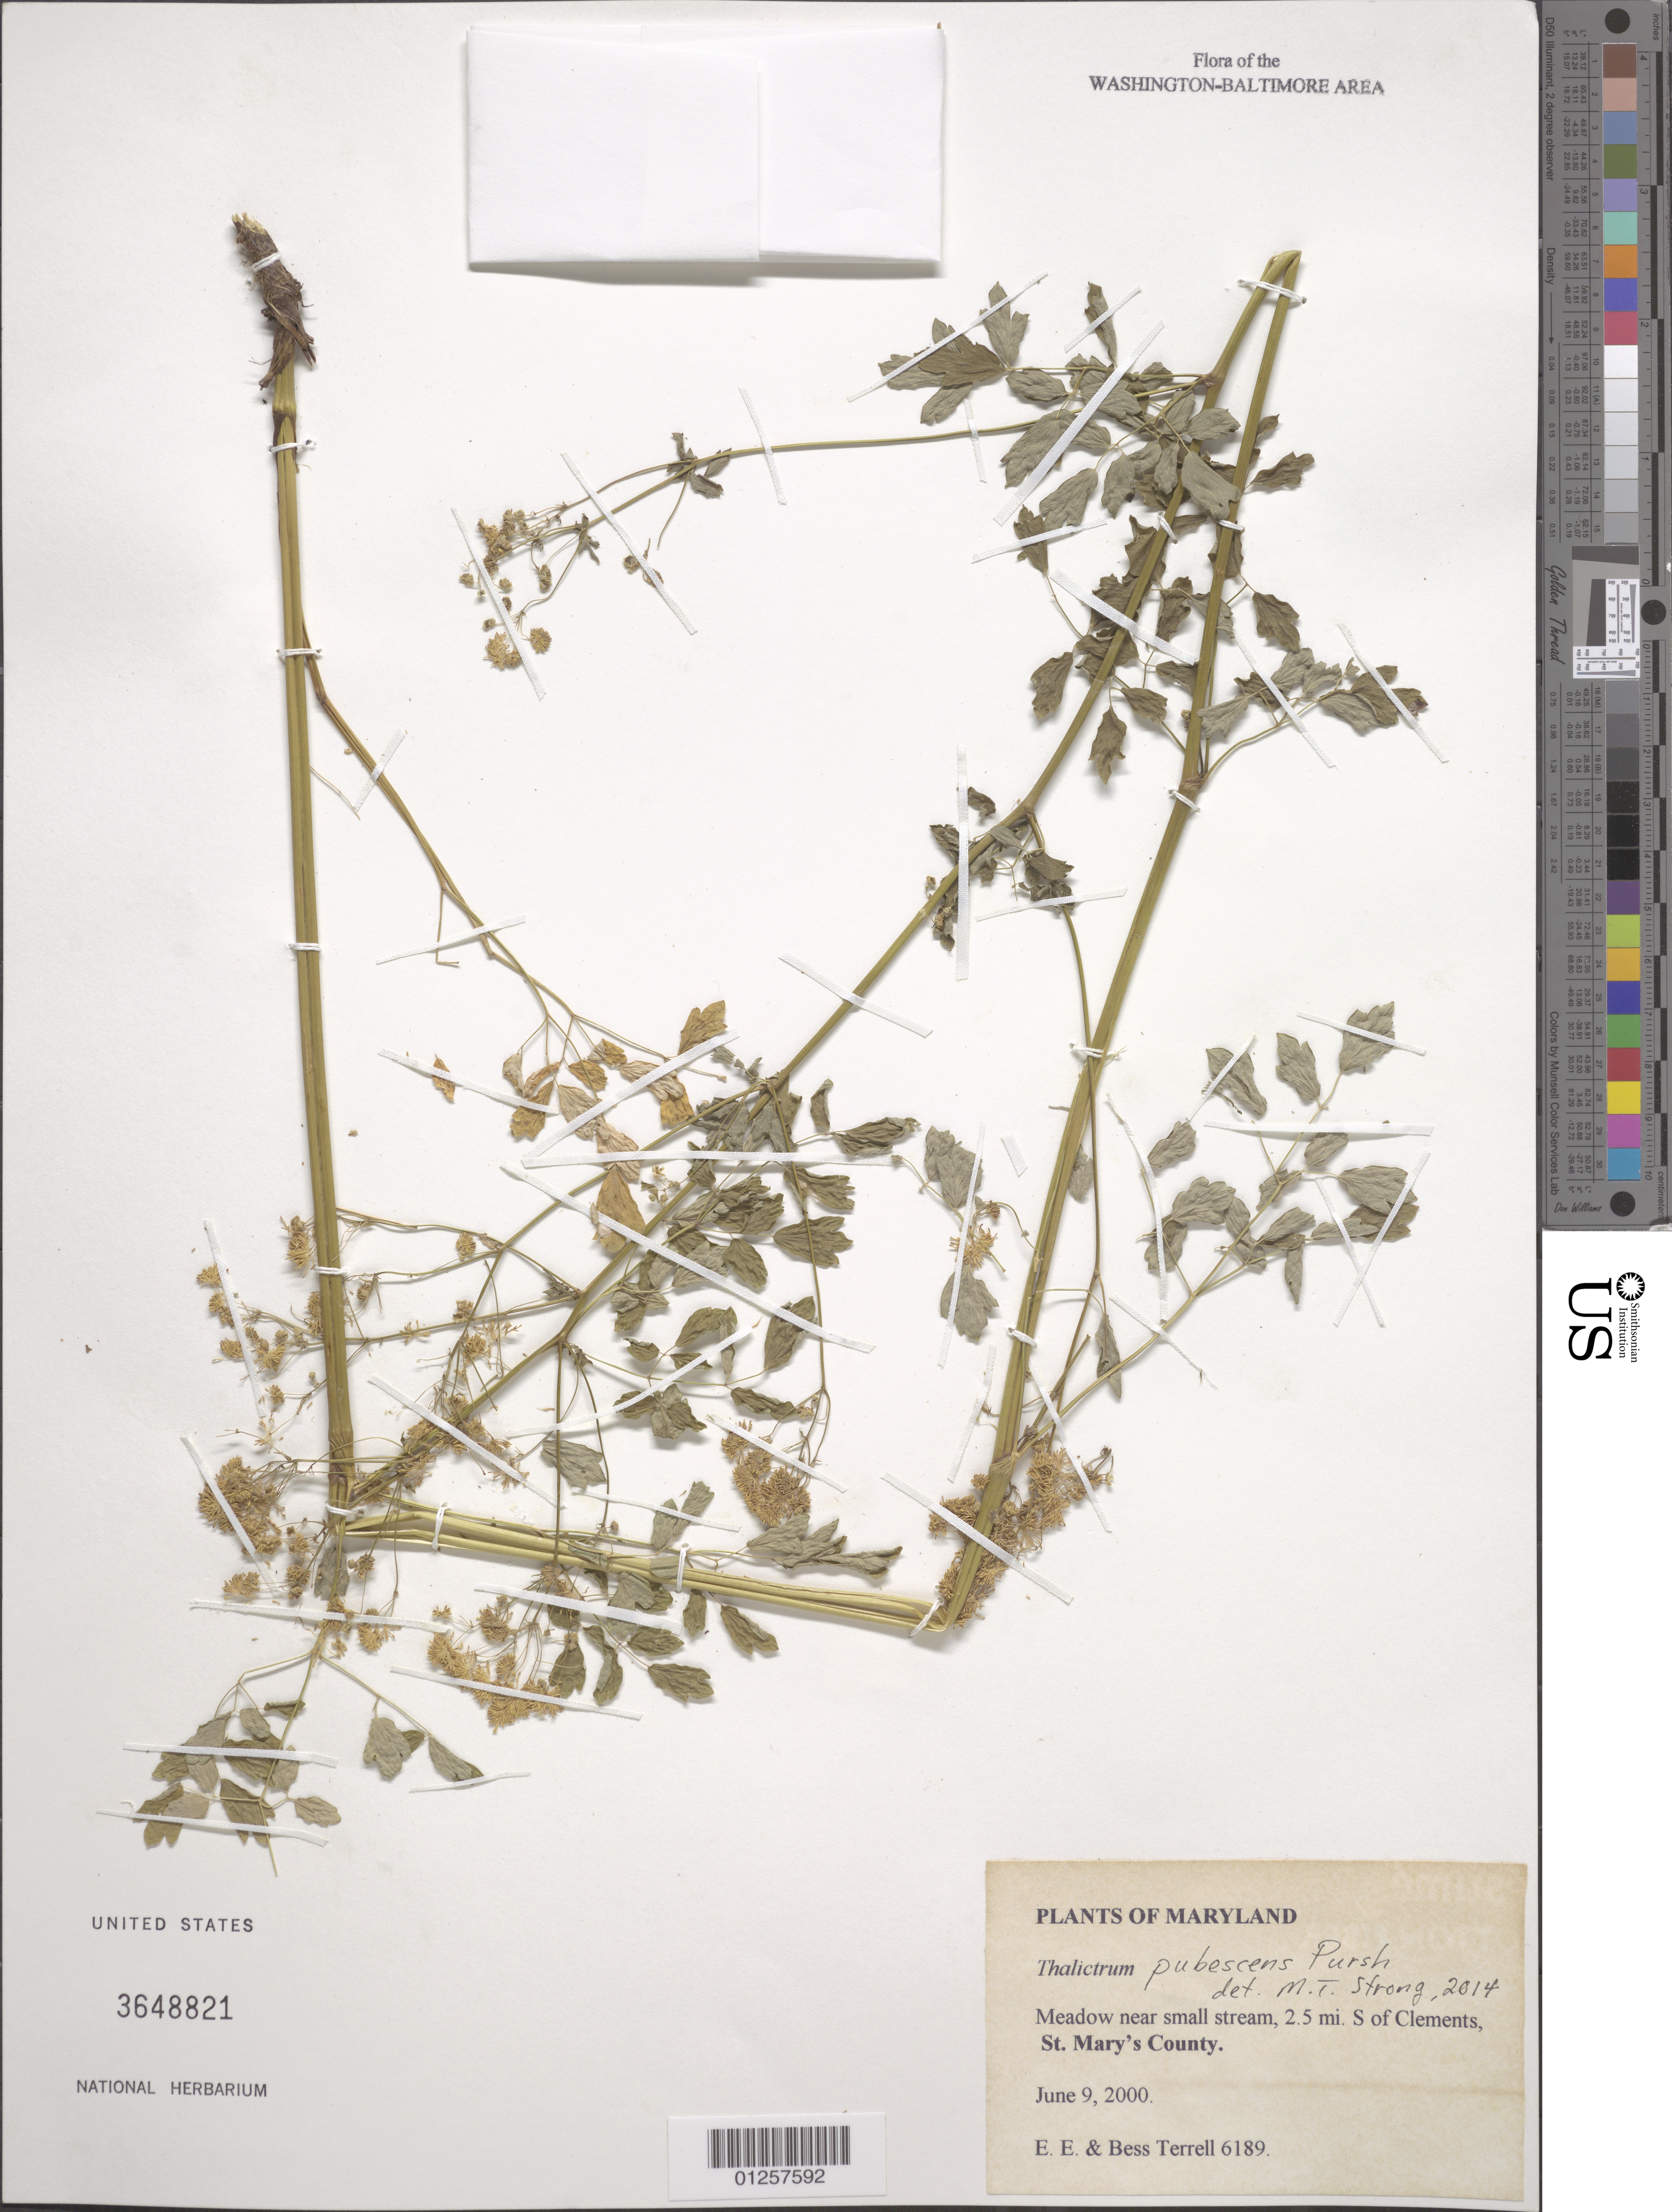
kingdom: Plantae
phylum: Tracheophyta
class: Magnoliopsida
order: Ranunculales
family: Ranunculaceae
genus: Thalictrum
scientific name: Thalictrum pubescens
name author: Pursh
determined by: Strong, M. T., (US), Smithsonian Institution - National Museum of Natural History (UNITED STATES)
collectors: E. E. Terrell & B. Terrell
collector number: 6189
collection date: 2000-06-09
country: United States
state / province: Maryland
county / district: St. Mary's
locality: Meadow near small stream, .2.5 mi S of Clements.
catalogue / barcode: US 3648821